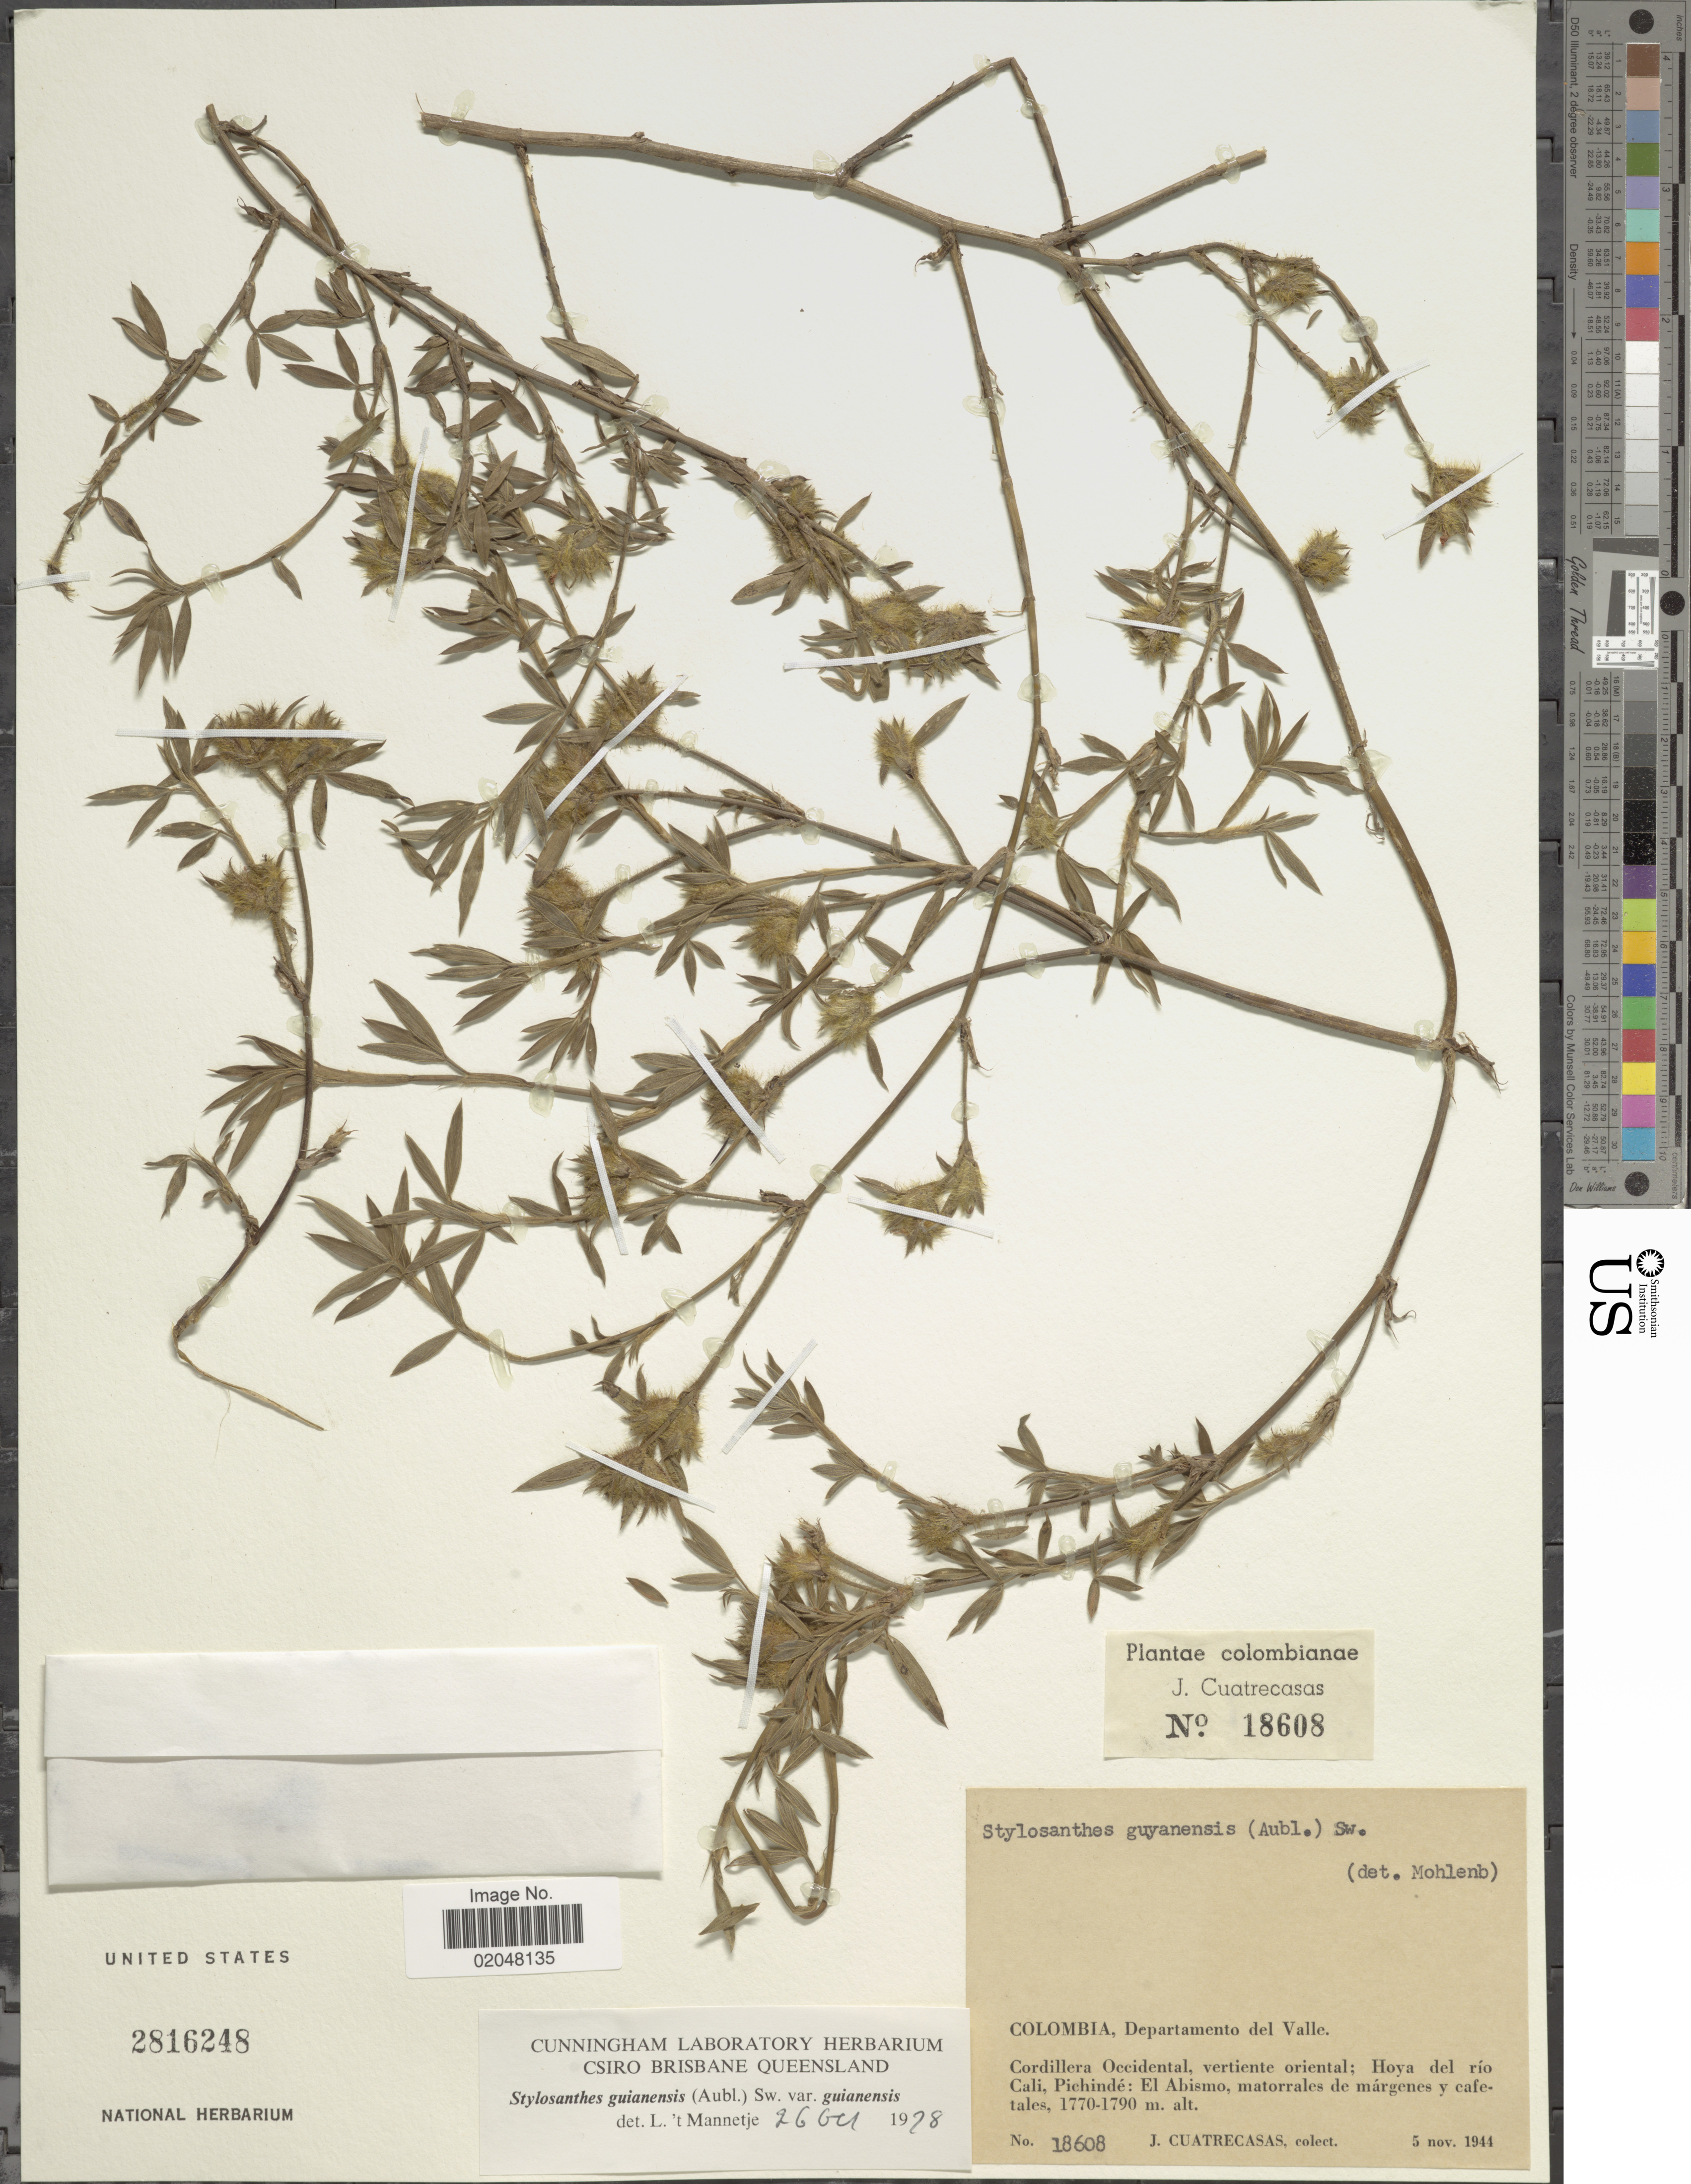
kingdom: Plantae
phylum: Tracheophyta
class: Magnoliopsida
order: Fabales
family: Fabaceae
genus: Stylosanthes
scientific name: Stylosanthes guianensis var. guianensis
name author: (Aubl.) Sw.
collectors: J. Cuatrecasas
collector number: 18608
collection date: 1944-11-05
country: Colombia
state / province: Valle del Cauca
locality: Departamento del Valle, Cordillera Occidental, vertiente oriental: Hoya del rio Cali, Pichinde: El Abismo, matoralles de margenes y cafetales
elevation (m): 1770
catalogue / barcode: US 2816248